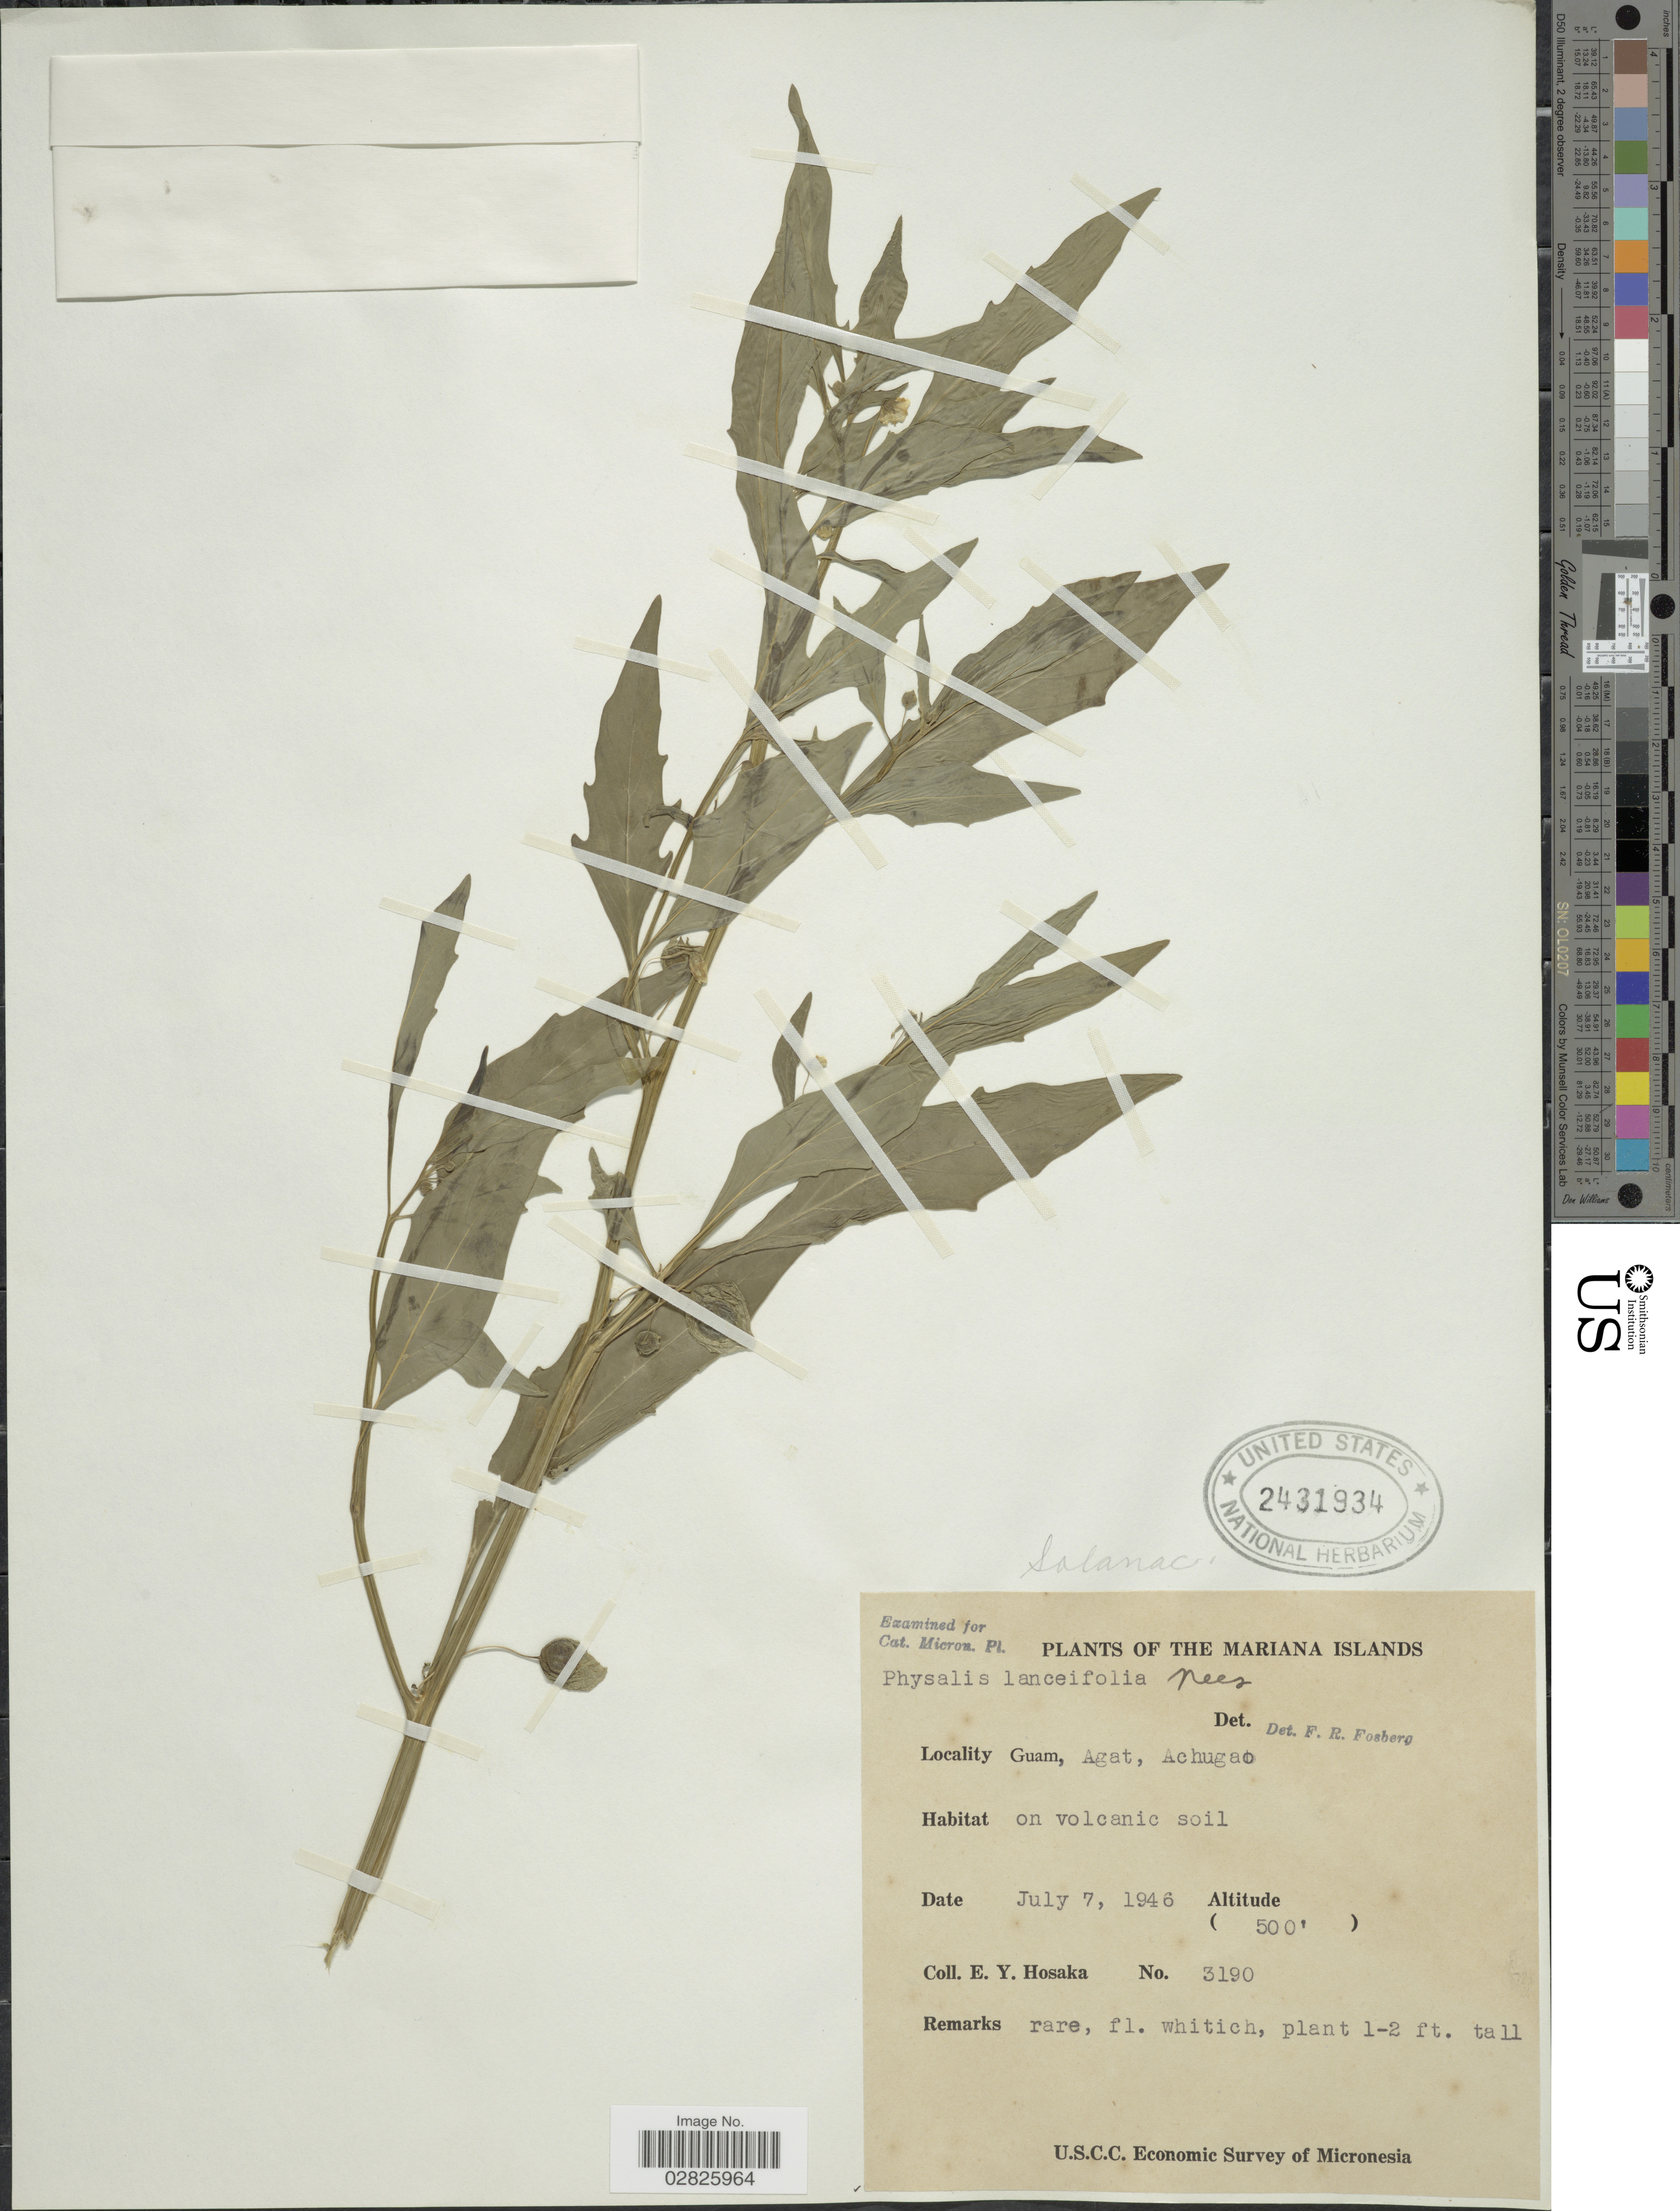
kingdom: Plantae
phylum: Tracheophyta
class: Magnoliopsida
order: Solanales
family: Solanaceae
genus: Physalis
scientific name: Physalis lanceifolia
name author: Nees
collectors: E. Y. Hosaka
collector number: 3190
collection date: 1946-07-07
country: Guam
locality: Mariana Islands. Agat, Achugao.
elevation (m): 152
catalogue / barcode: US 2431934